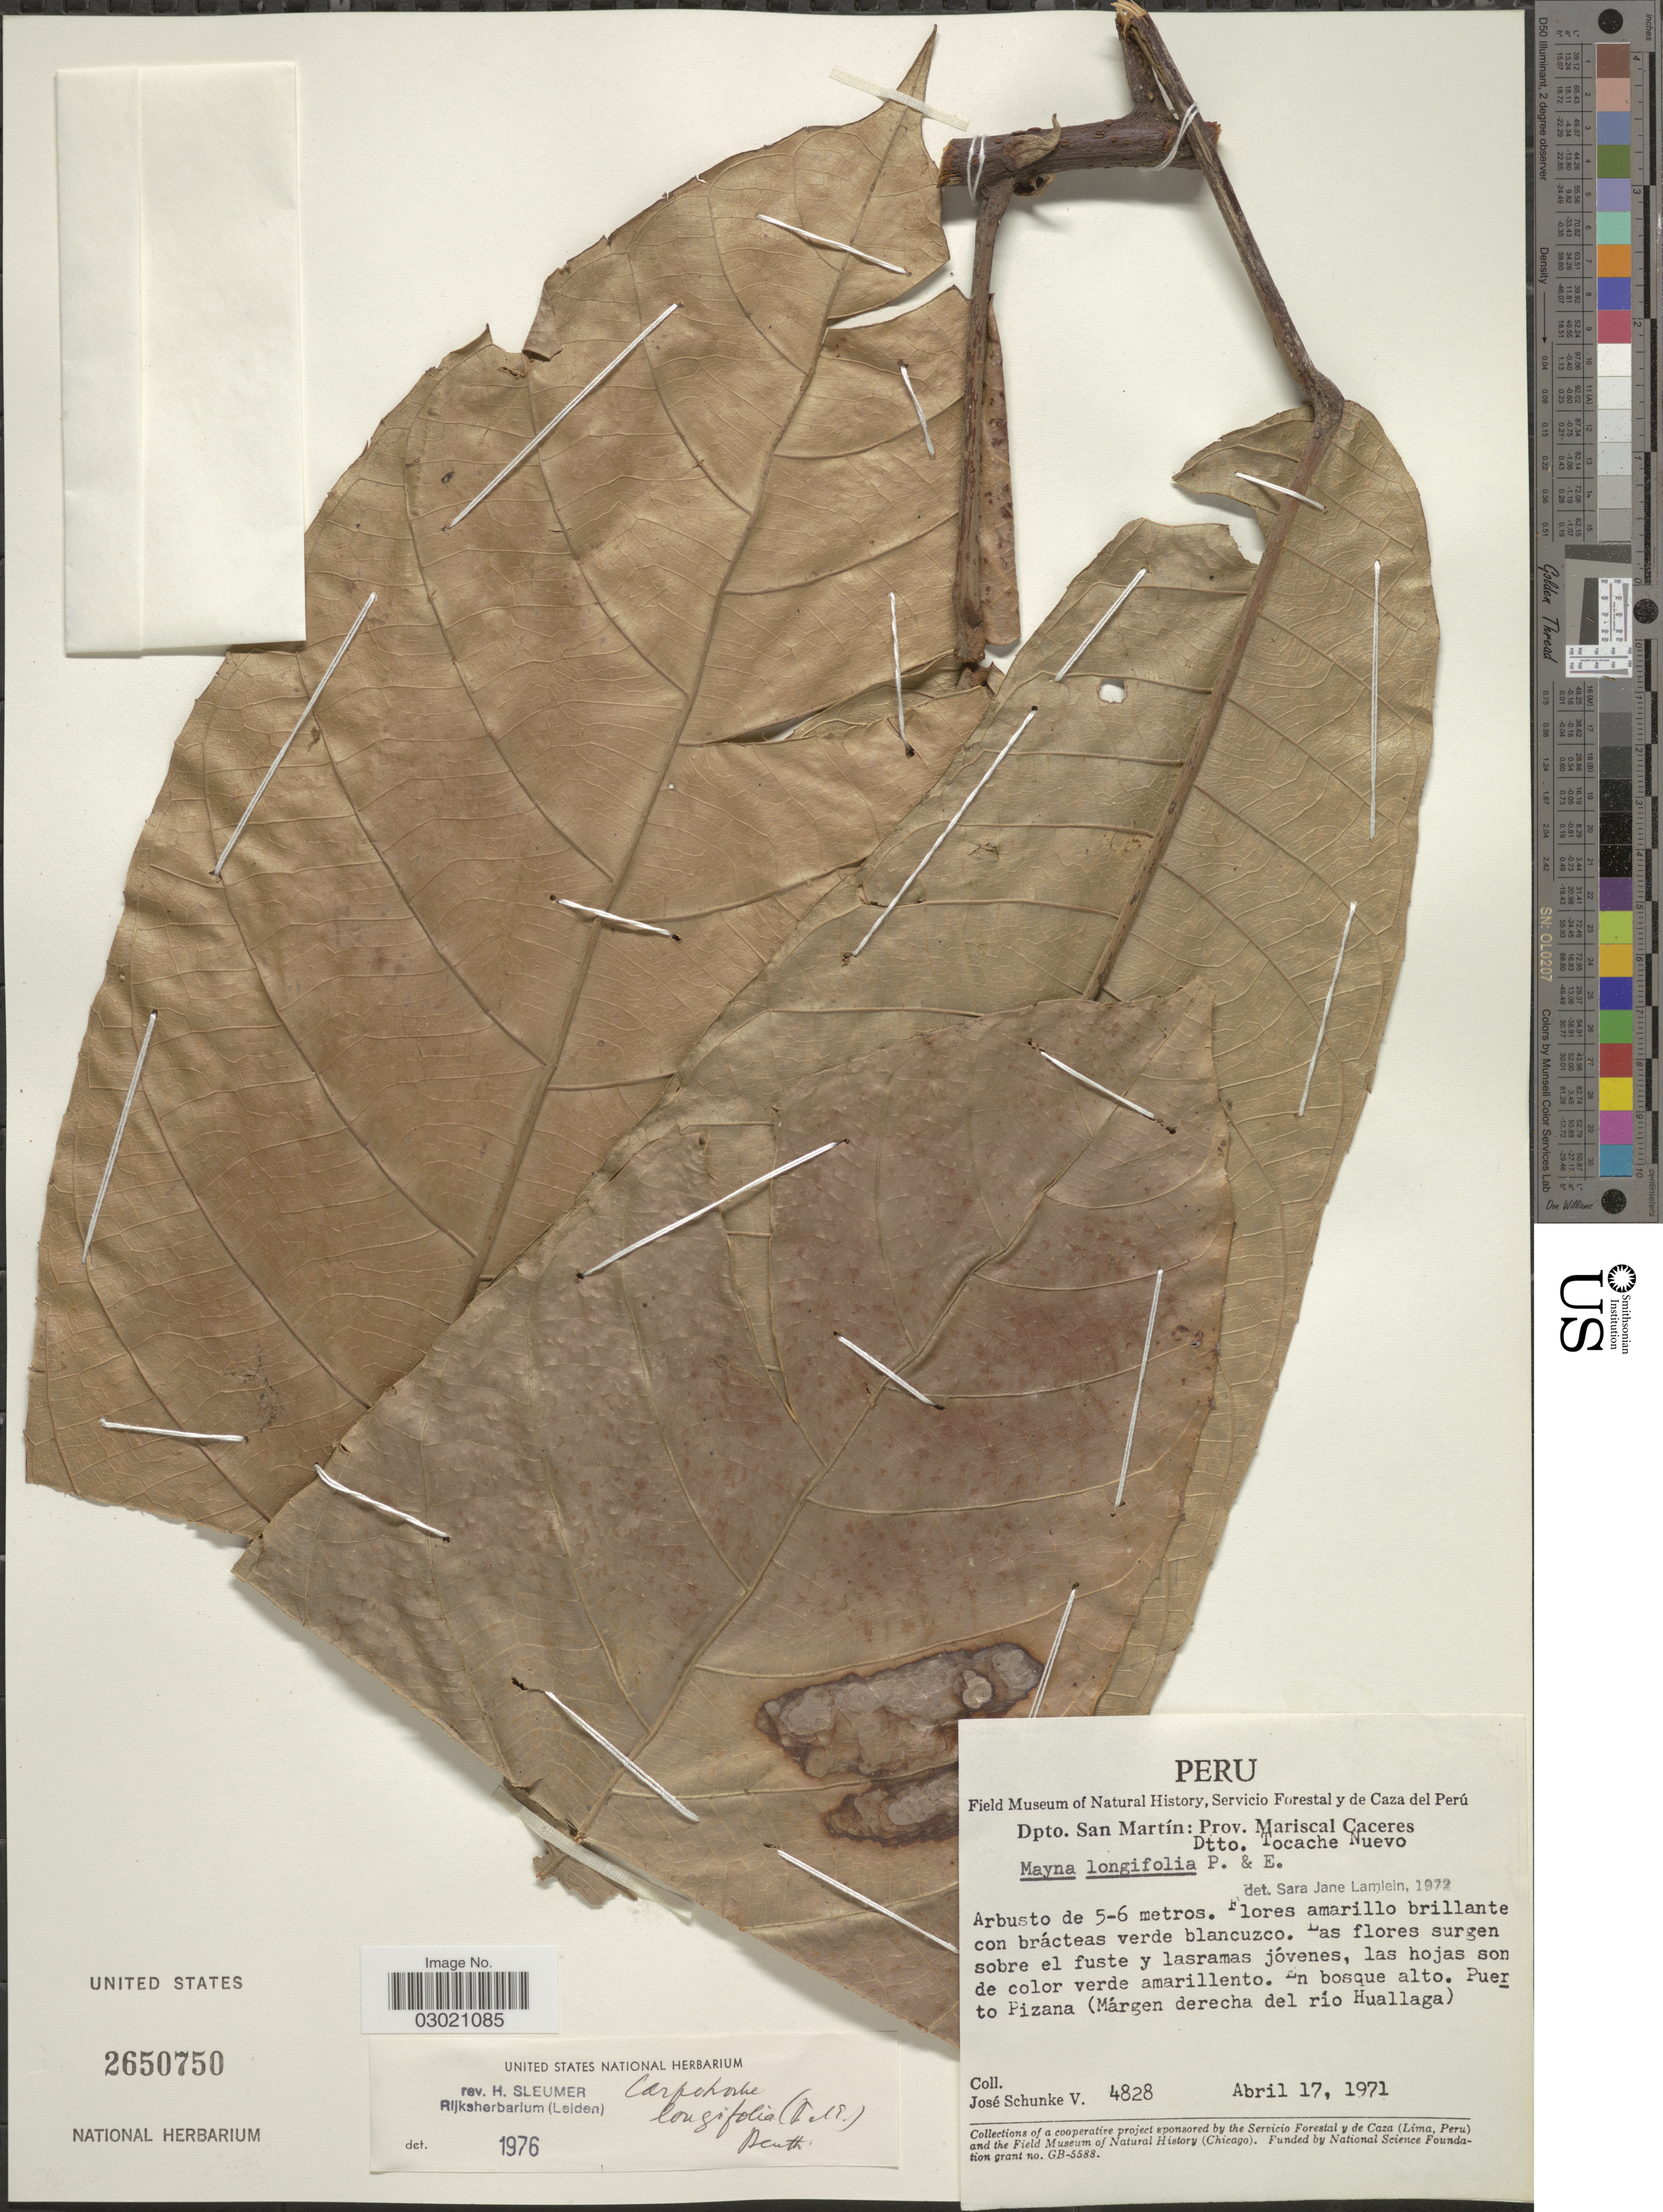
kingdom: Plantae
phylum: Tracheophyta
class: Magnoliopsida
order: Malpighiales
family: Achariaceae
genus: Carpotroche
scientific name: Carpotroche longifolia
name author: (Poepp.) Benth.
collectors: J. Schunke Vigo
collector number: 4828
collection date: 1971-04-17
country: Peru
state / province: San Martín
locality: Dpto. San Martín: Prov. Mariscal Caceres, Dtto. Tocache Nuevo, Puerto Pizana (Márgen derecha del río Huallaga).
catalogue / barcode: US 2650750